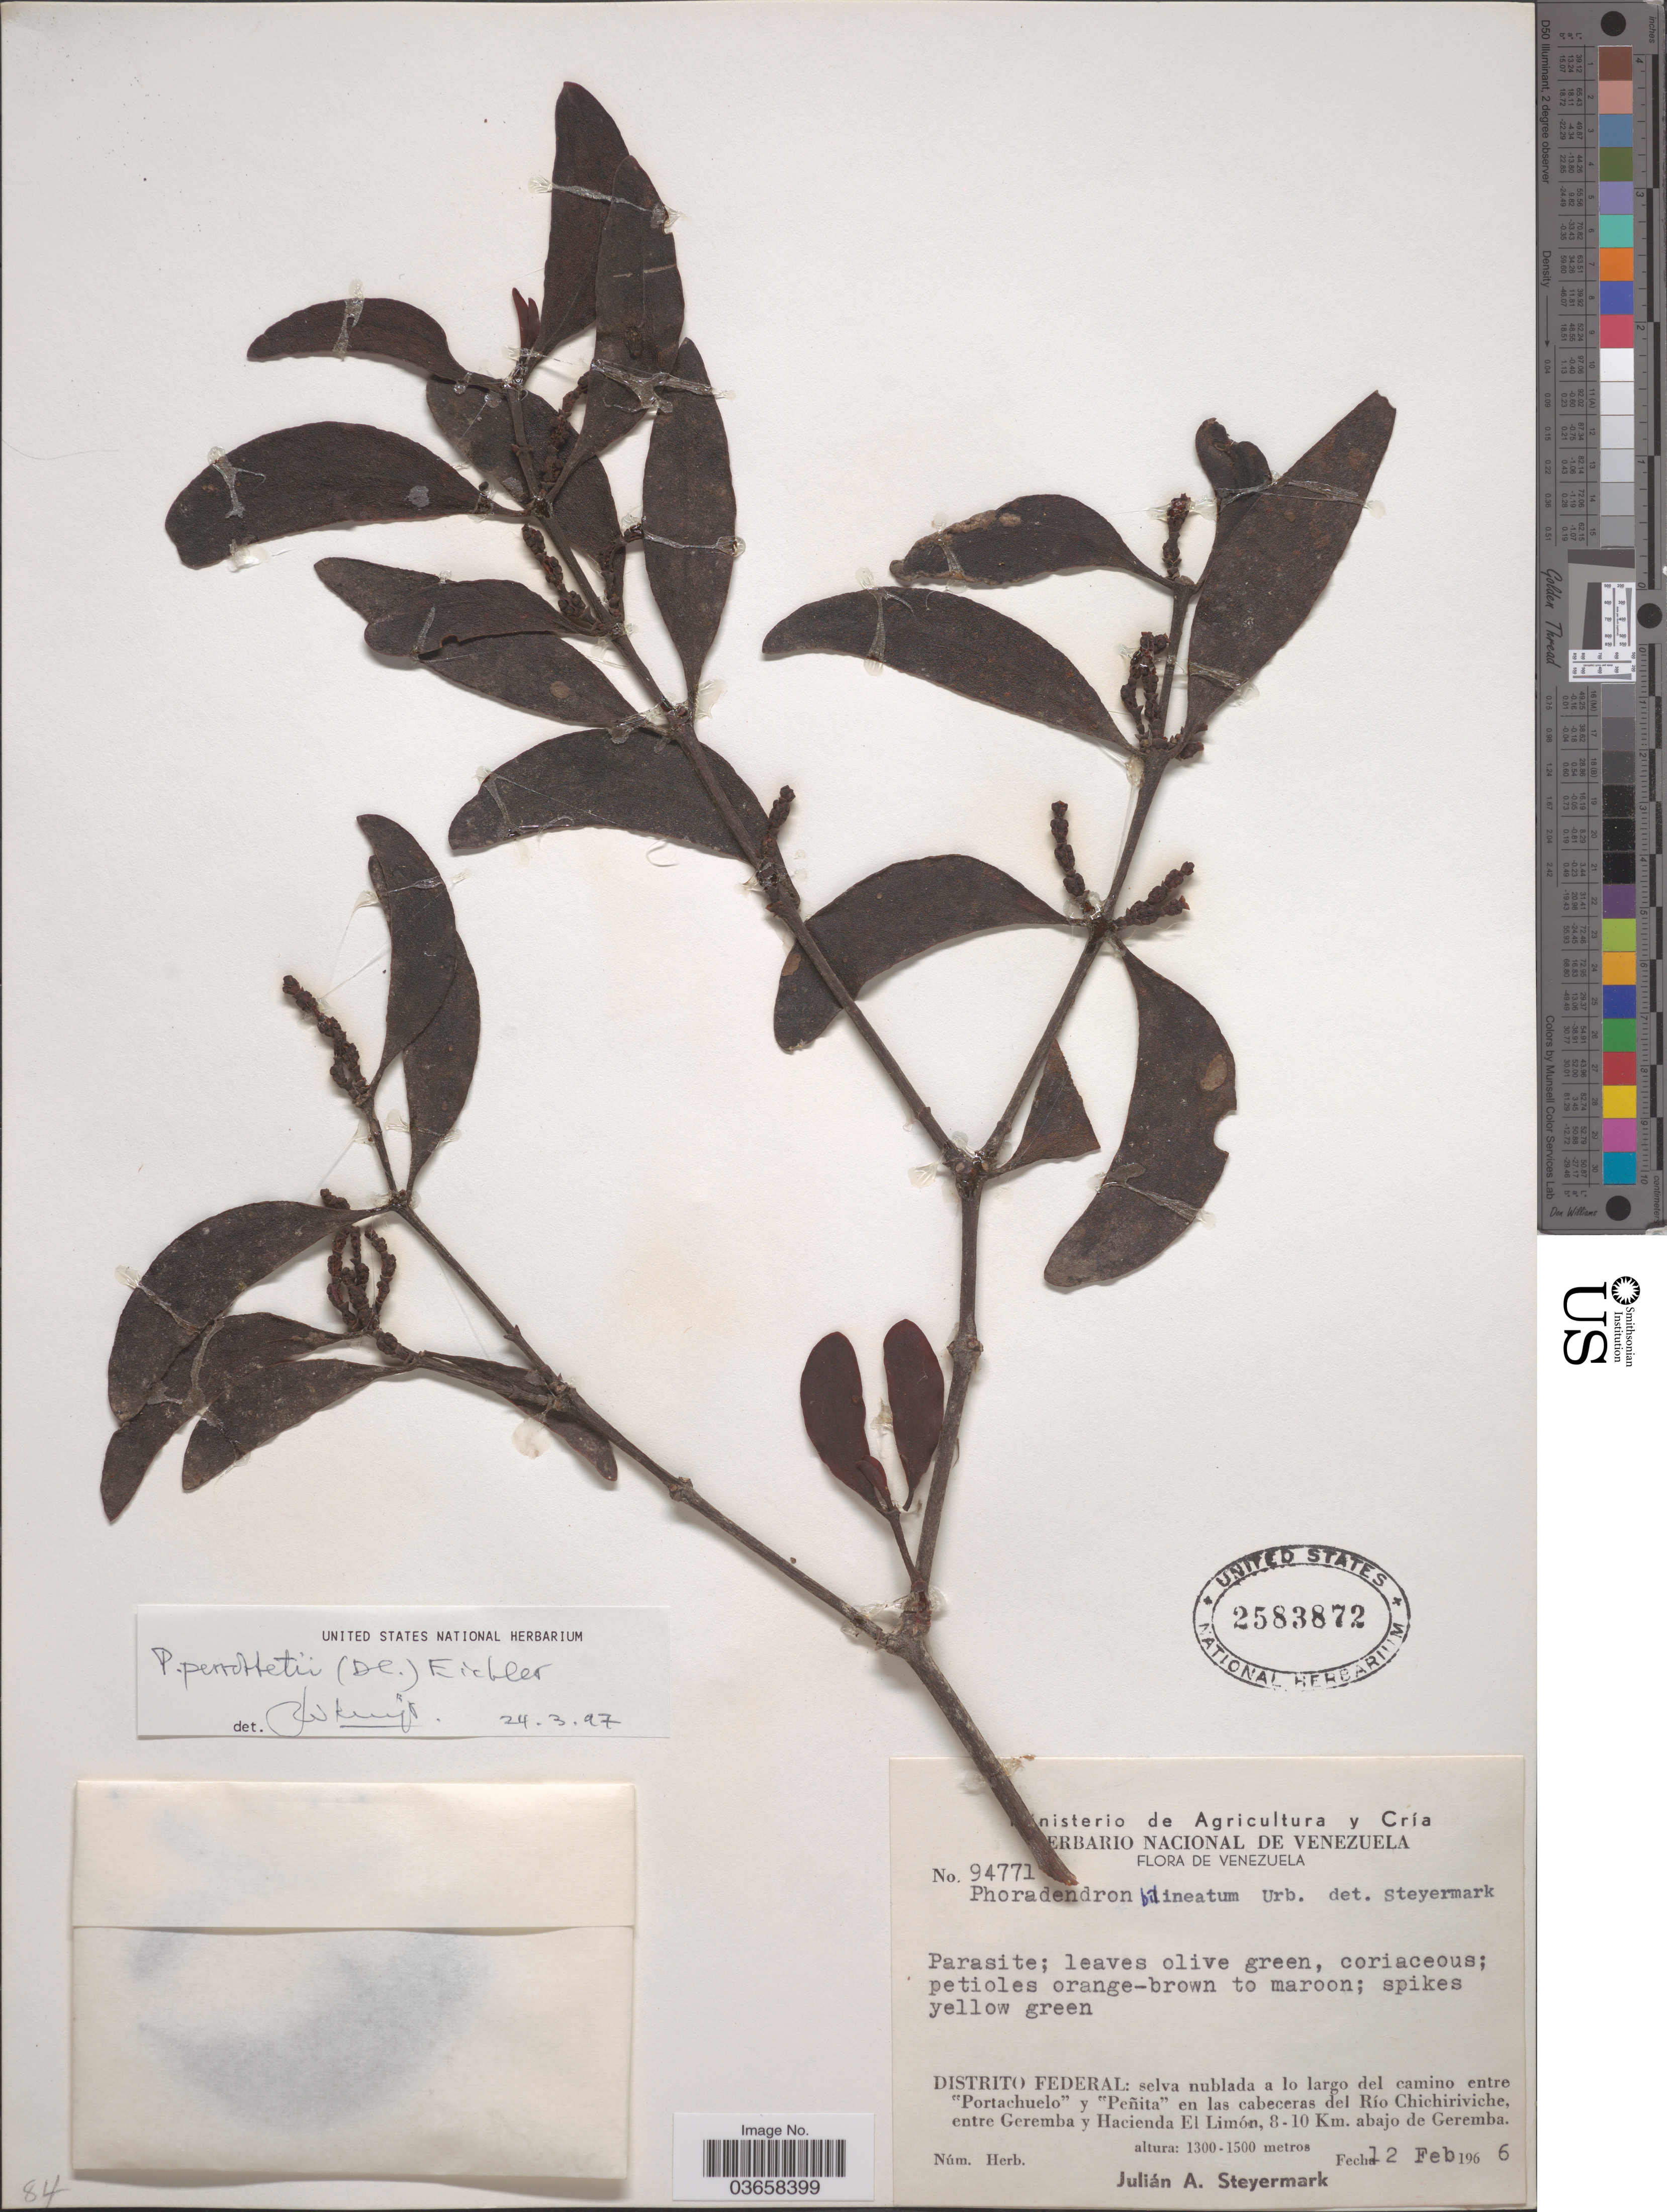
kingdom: Plantae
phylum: Tracheophyta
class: Magnoliopsida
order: Santalales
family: Viscaceae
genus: Phoradendron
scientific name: Phoradendron perrottetii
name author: (DC.) Eichler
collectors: J. Steyermark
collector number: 94771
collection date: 1966-02-12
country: Venezuela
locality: Distrito Federal: selva nublada a lo largo del camino entre "Portachuelo" y "Peñita" en las cabeceras del Río Chichiriviche, entre Geremba y Hacienda El Limón, 8-10 Km. abajo de Geremba.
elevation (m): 1300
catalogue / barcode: US 2583872